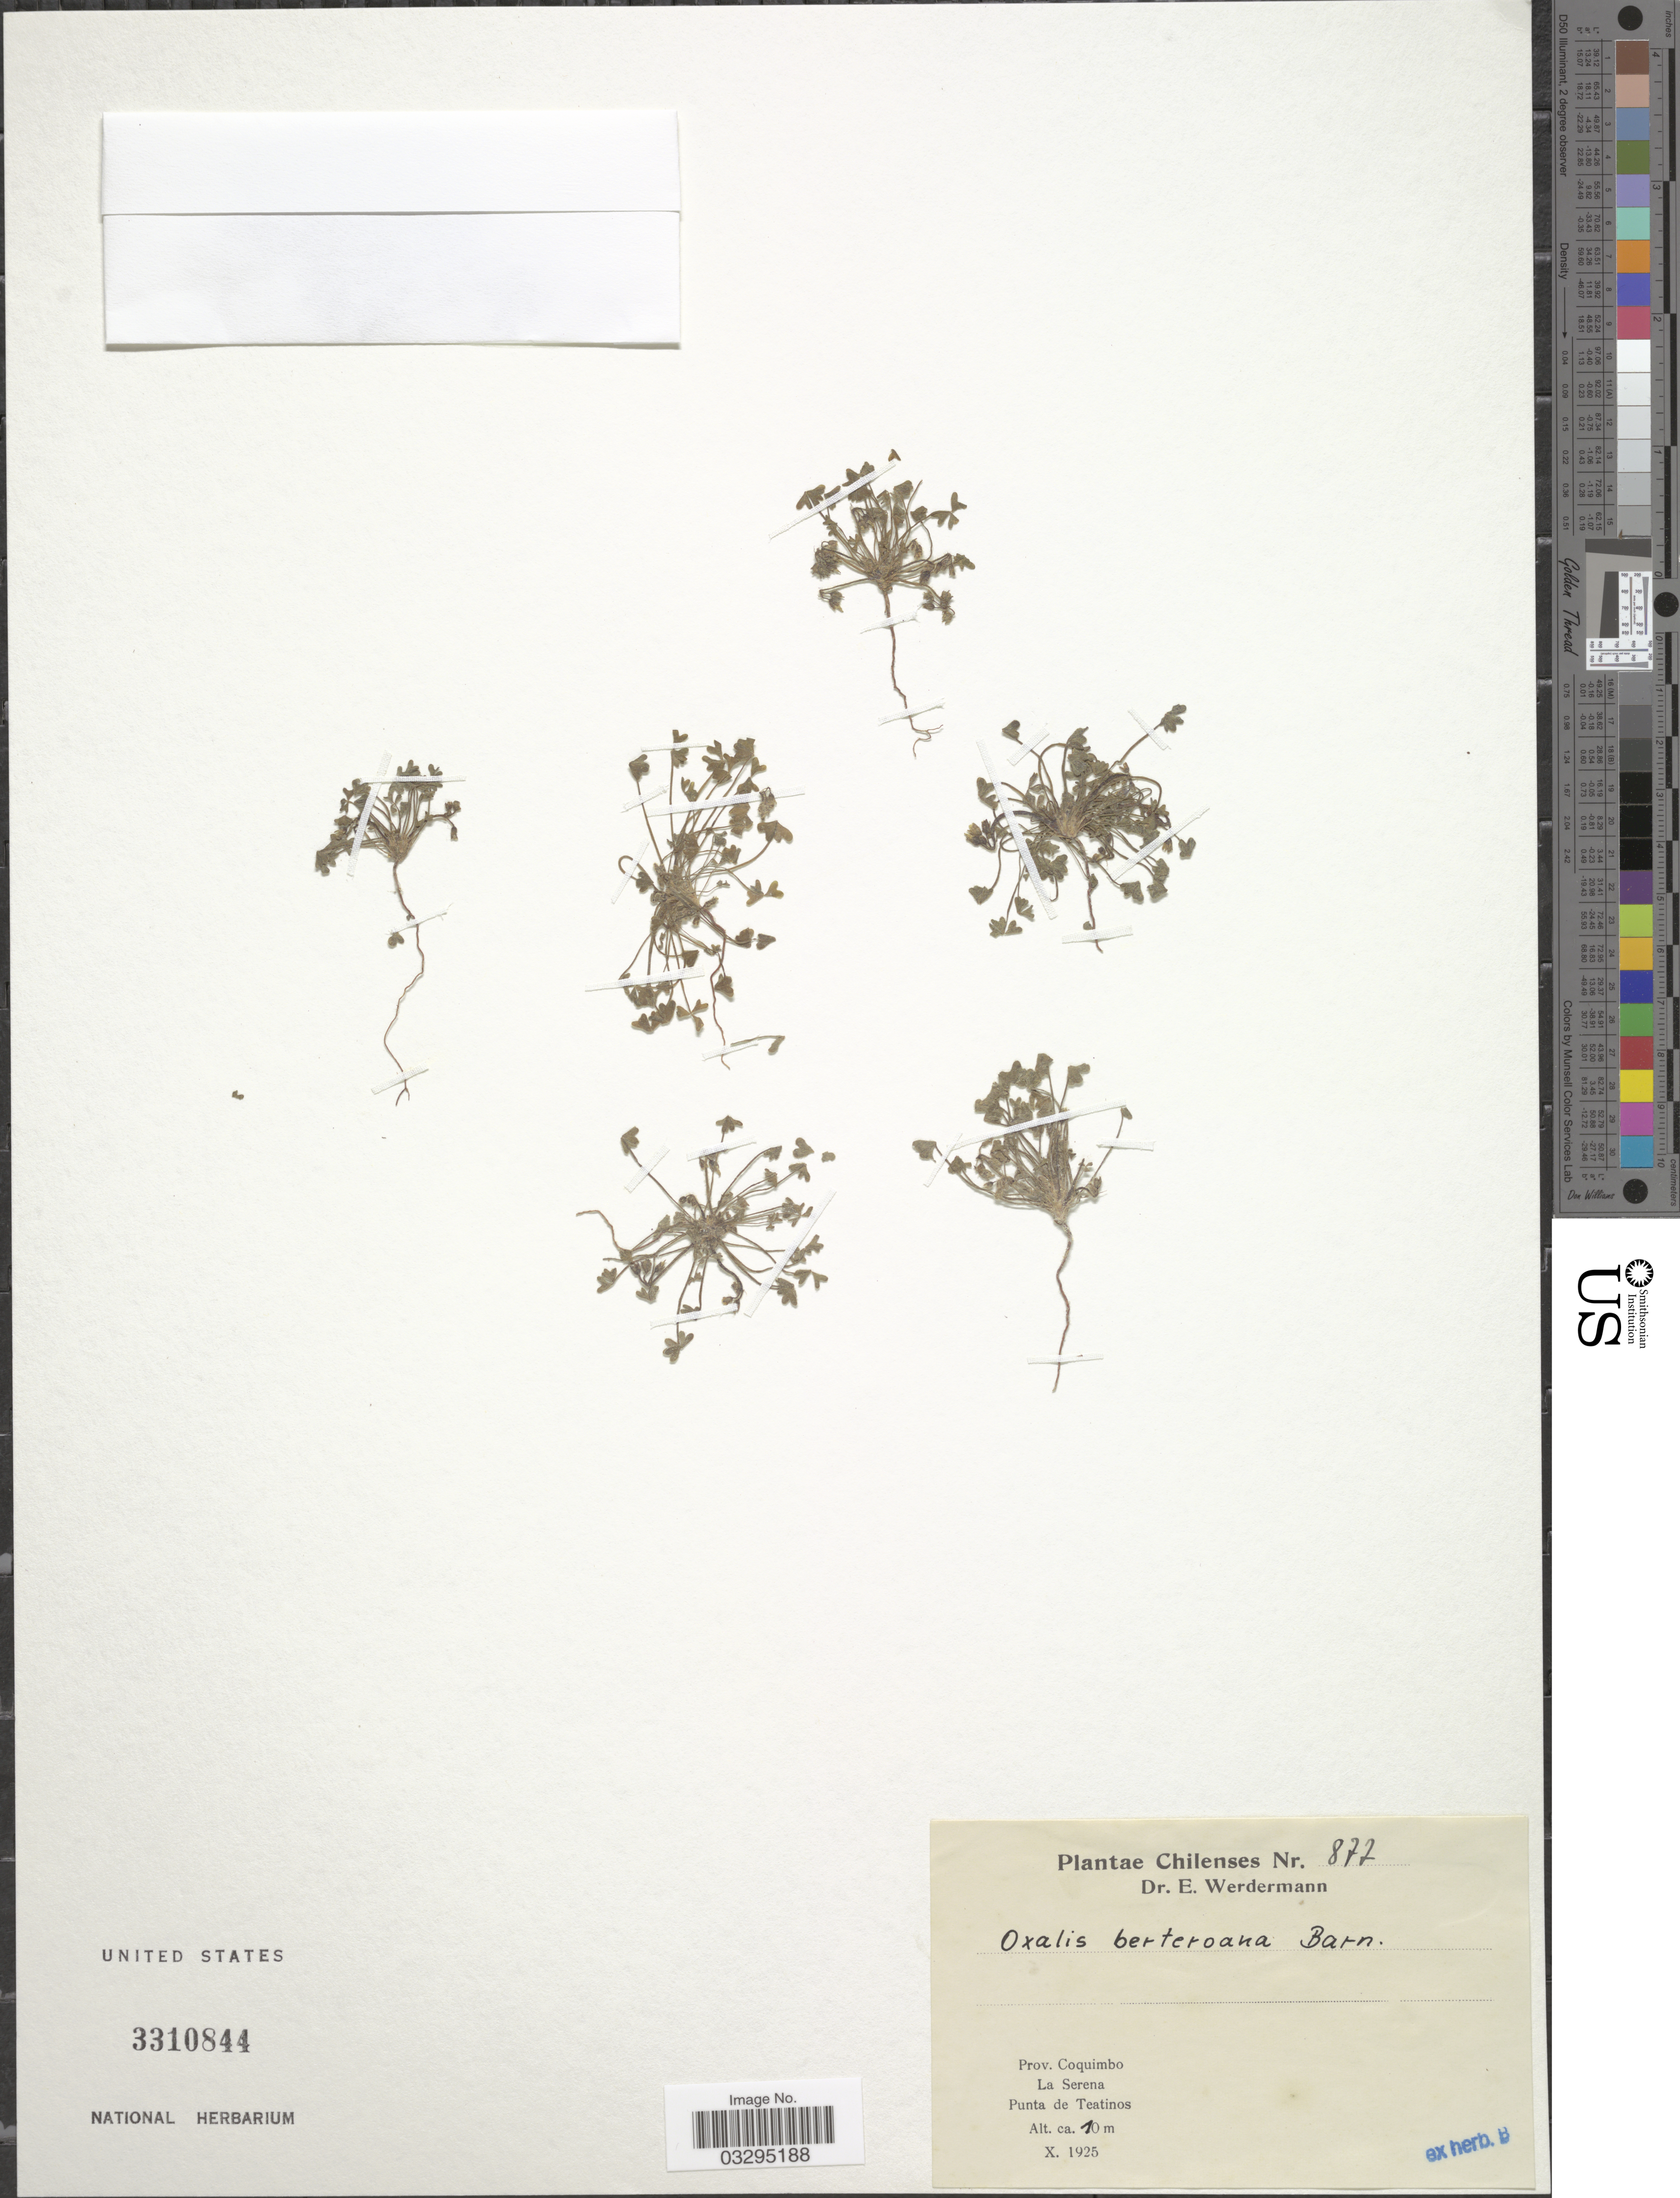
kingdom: Plantae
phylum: Tracheophyta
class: Magnoliopsida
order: Oxalidales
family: Oxalidaceae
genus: Oxalis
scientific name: Oxalis berteroana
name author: Barnéoud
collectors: E. Werdermann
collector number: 877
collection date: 1925-10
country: Chile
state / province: Coquimbo (IV)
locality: Prov. Coquimbo. La Serena. Punta de Teatinos.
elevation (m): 10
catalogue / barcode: US 3310844